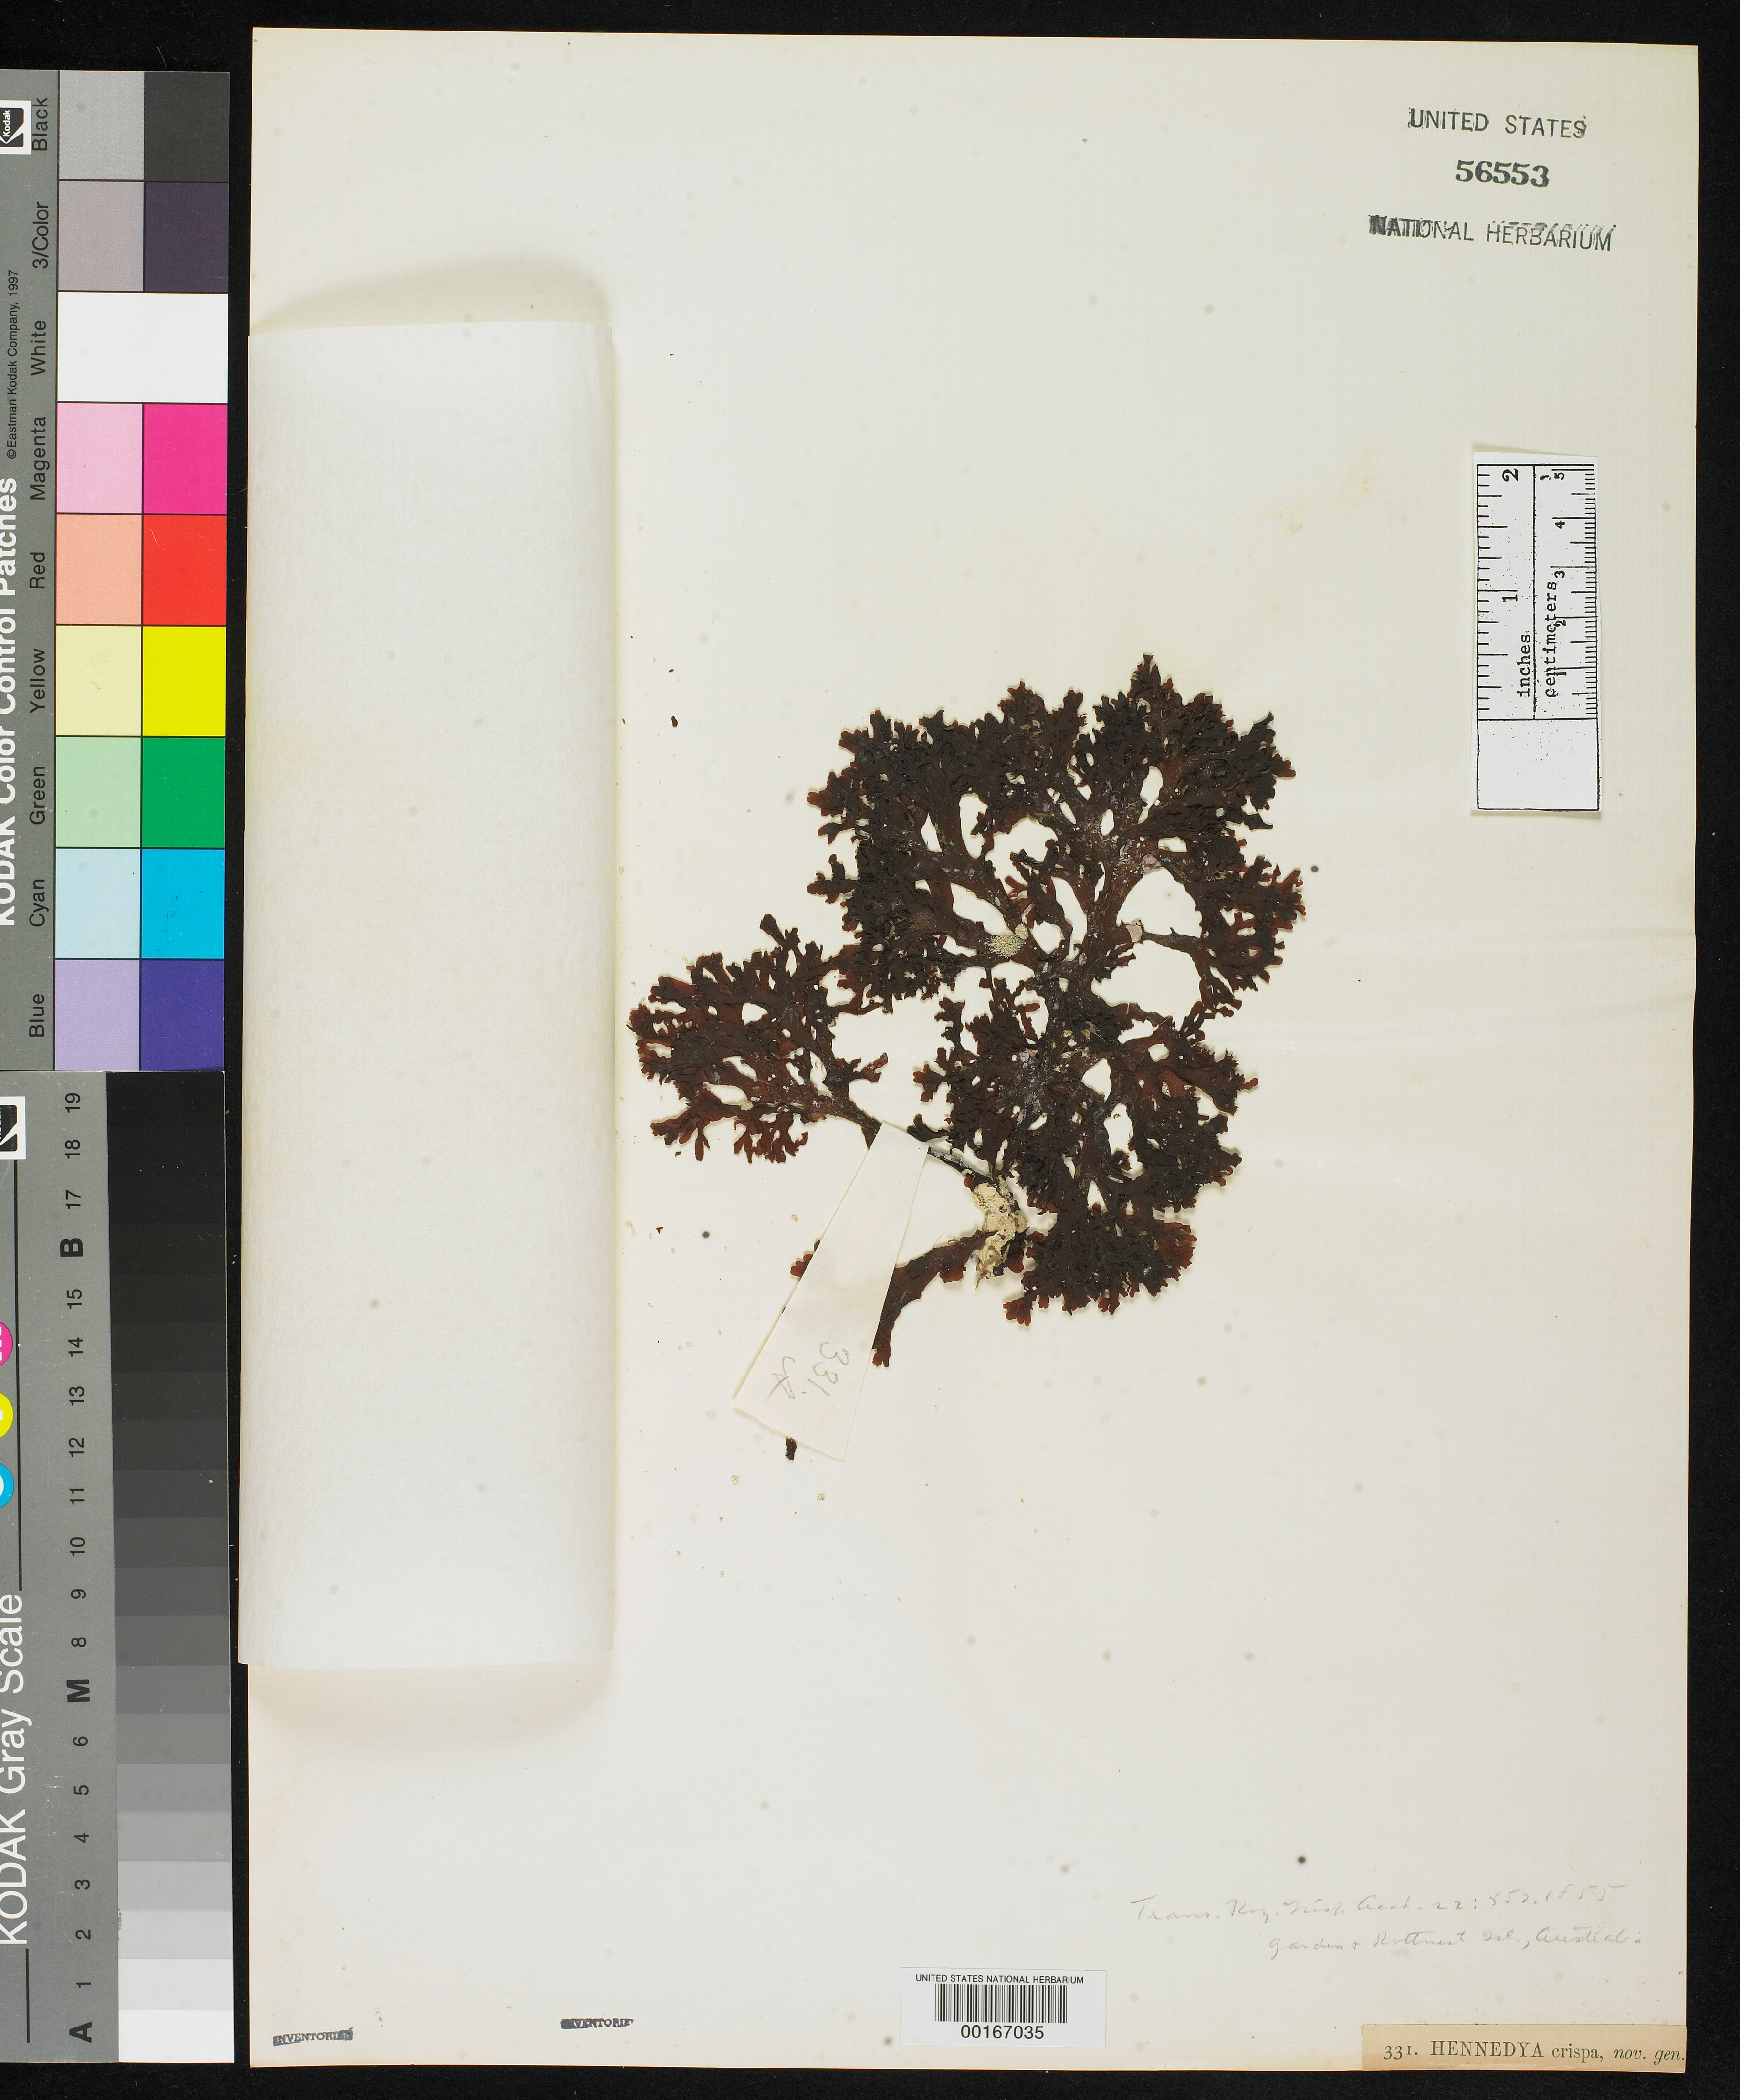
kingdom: Plantae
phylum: Rhodophyta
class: Florideophyceae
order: Gigartinales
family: Acrotylaceae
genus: Hennedya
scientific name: Hennedya crispa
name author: Harv.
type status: Isotype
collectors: W. Harvey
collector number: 331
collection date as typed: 1854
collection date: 1854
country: Australia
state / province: Western Australia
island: Garden Island and Rottnest Island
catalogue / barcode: US 56553